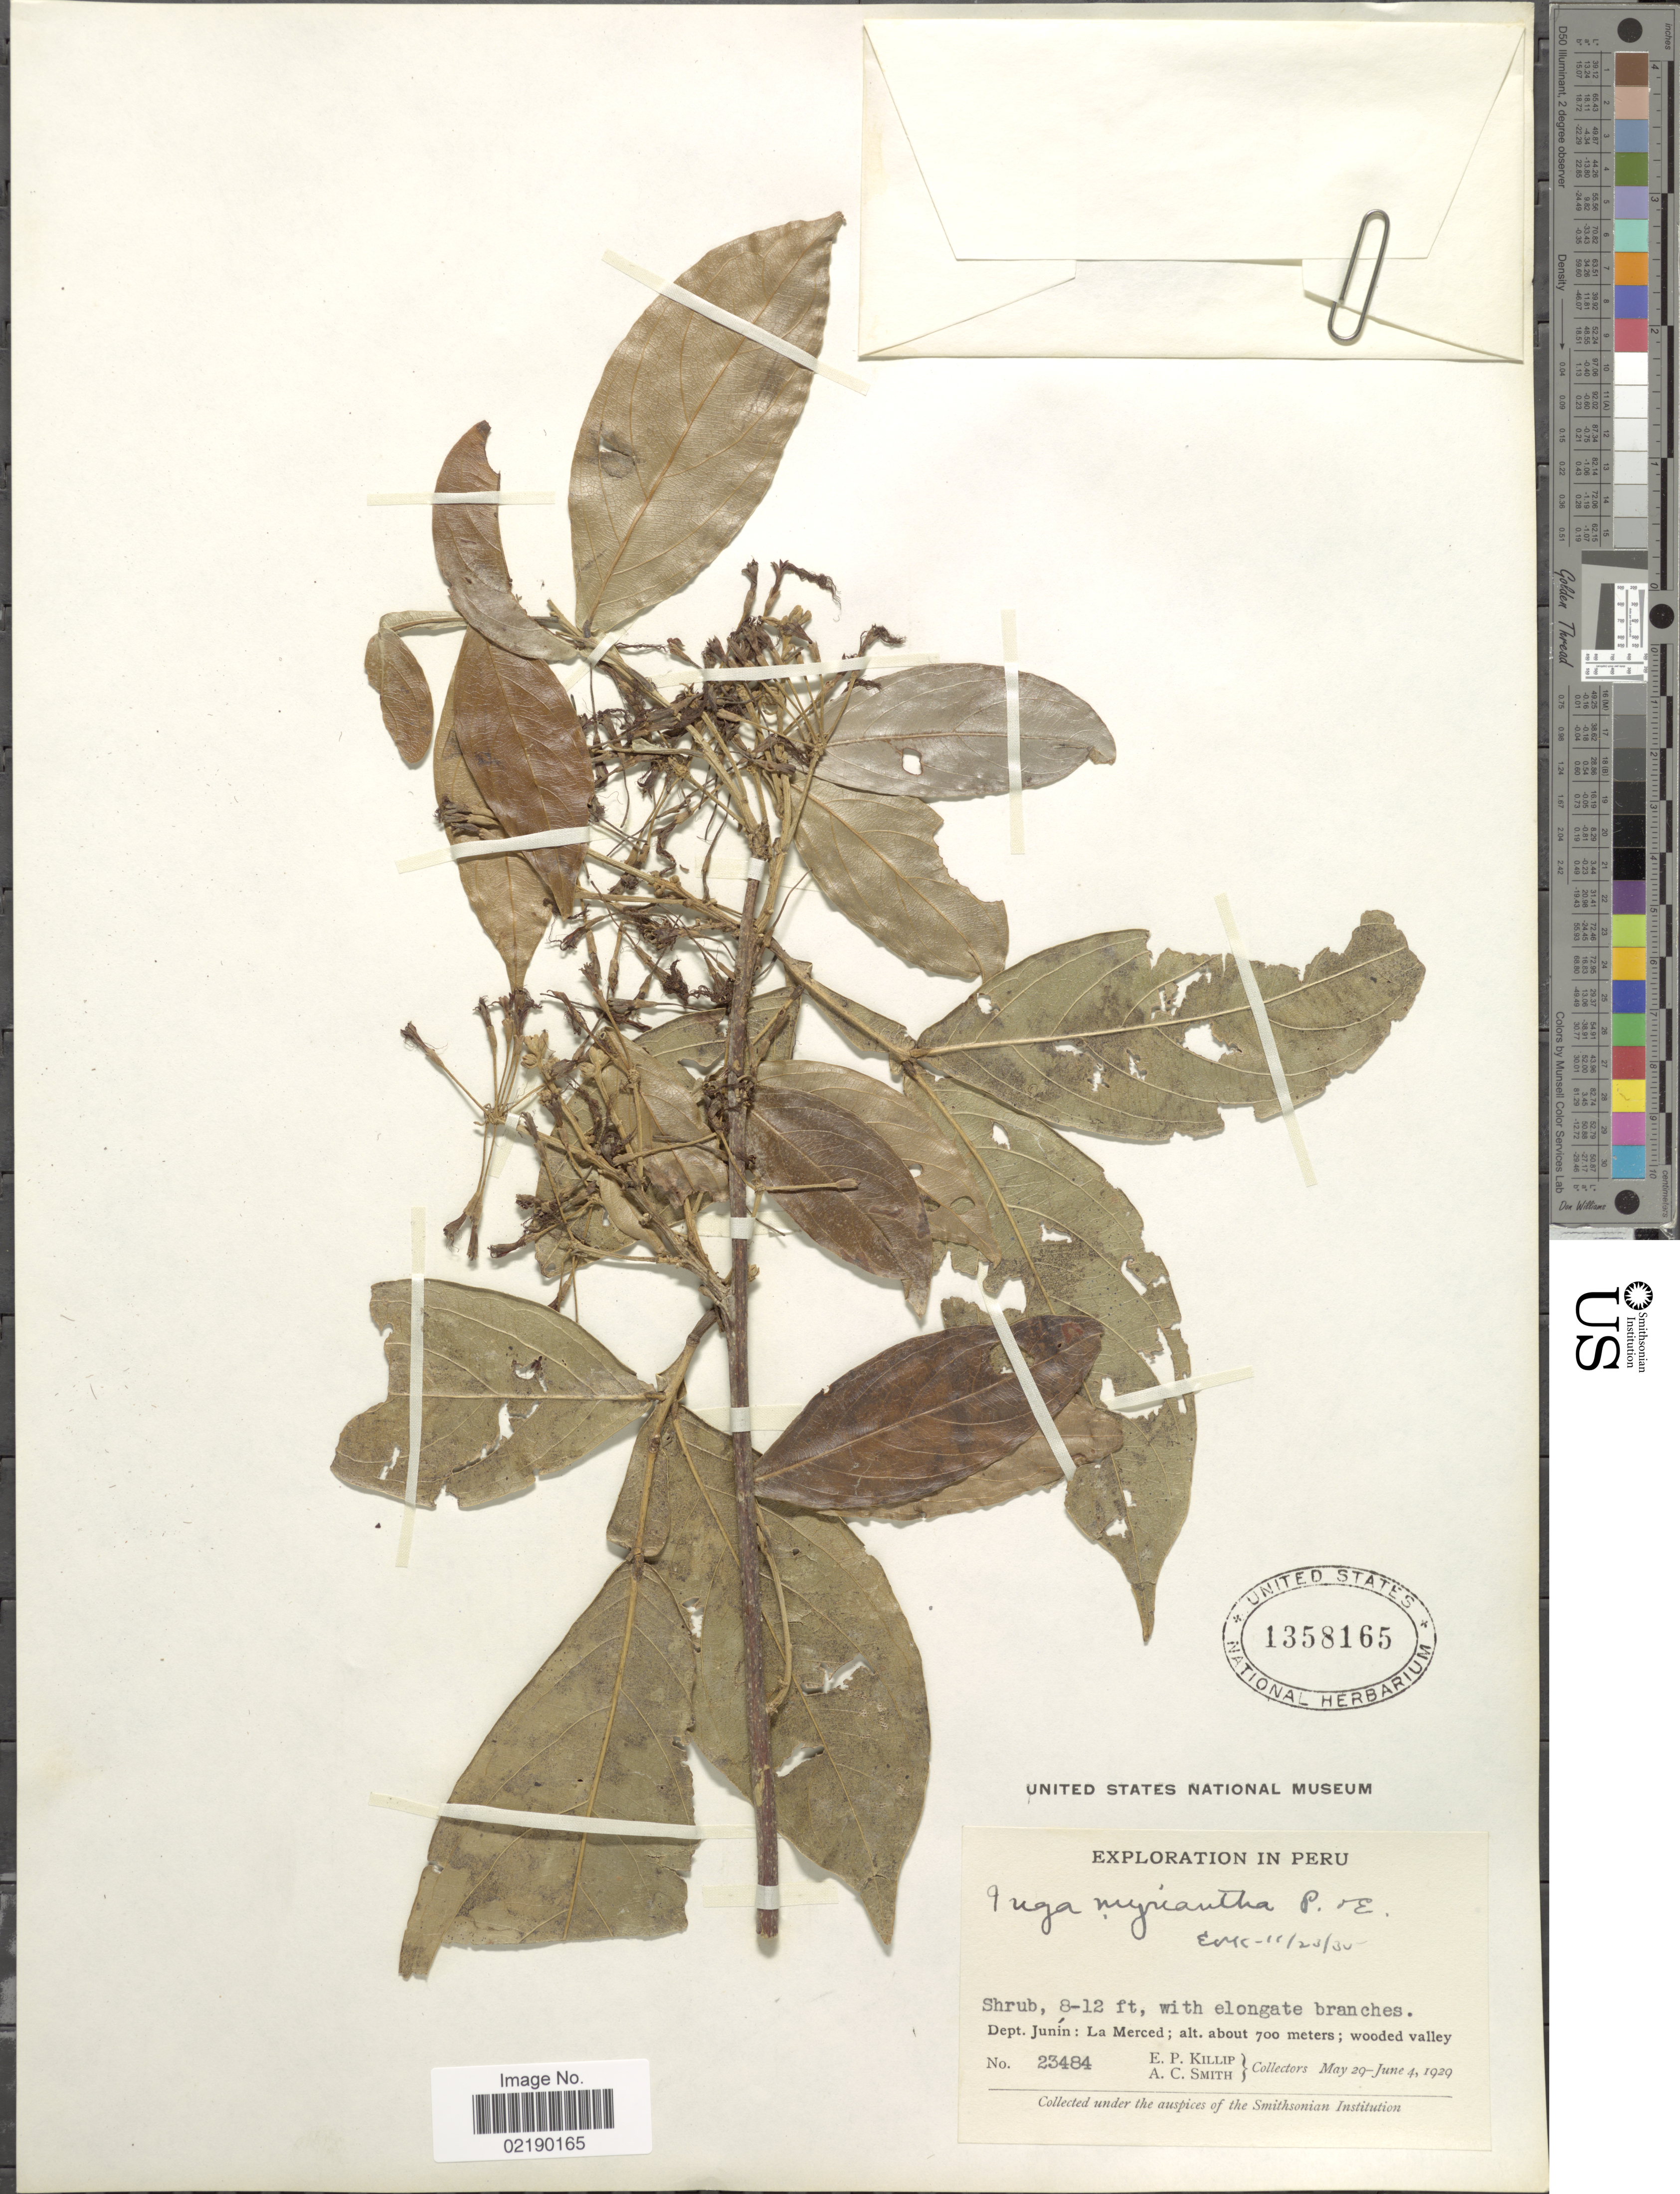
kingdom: Plantae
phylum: Tracheophyta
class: Magnoliopsida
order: Fabales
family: Fabaceae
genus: Inga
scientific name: Inga umbellifera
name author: (Vahl) Steud. ex DC.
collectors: E. P. Killip & A. C. Smith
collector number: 23484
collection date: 1929-05-29/1929-06-04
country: Peru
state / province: Junín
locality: La Merced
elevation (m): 700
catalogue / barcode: US 1358165